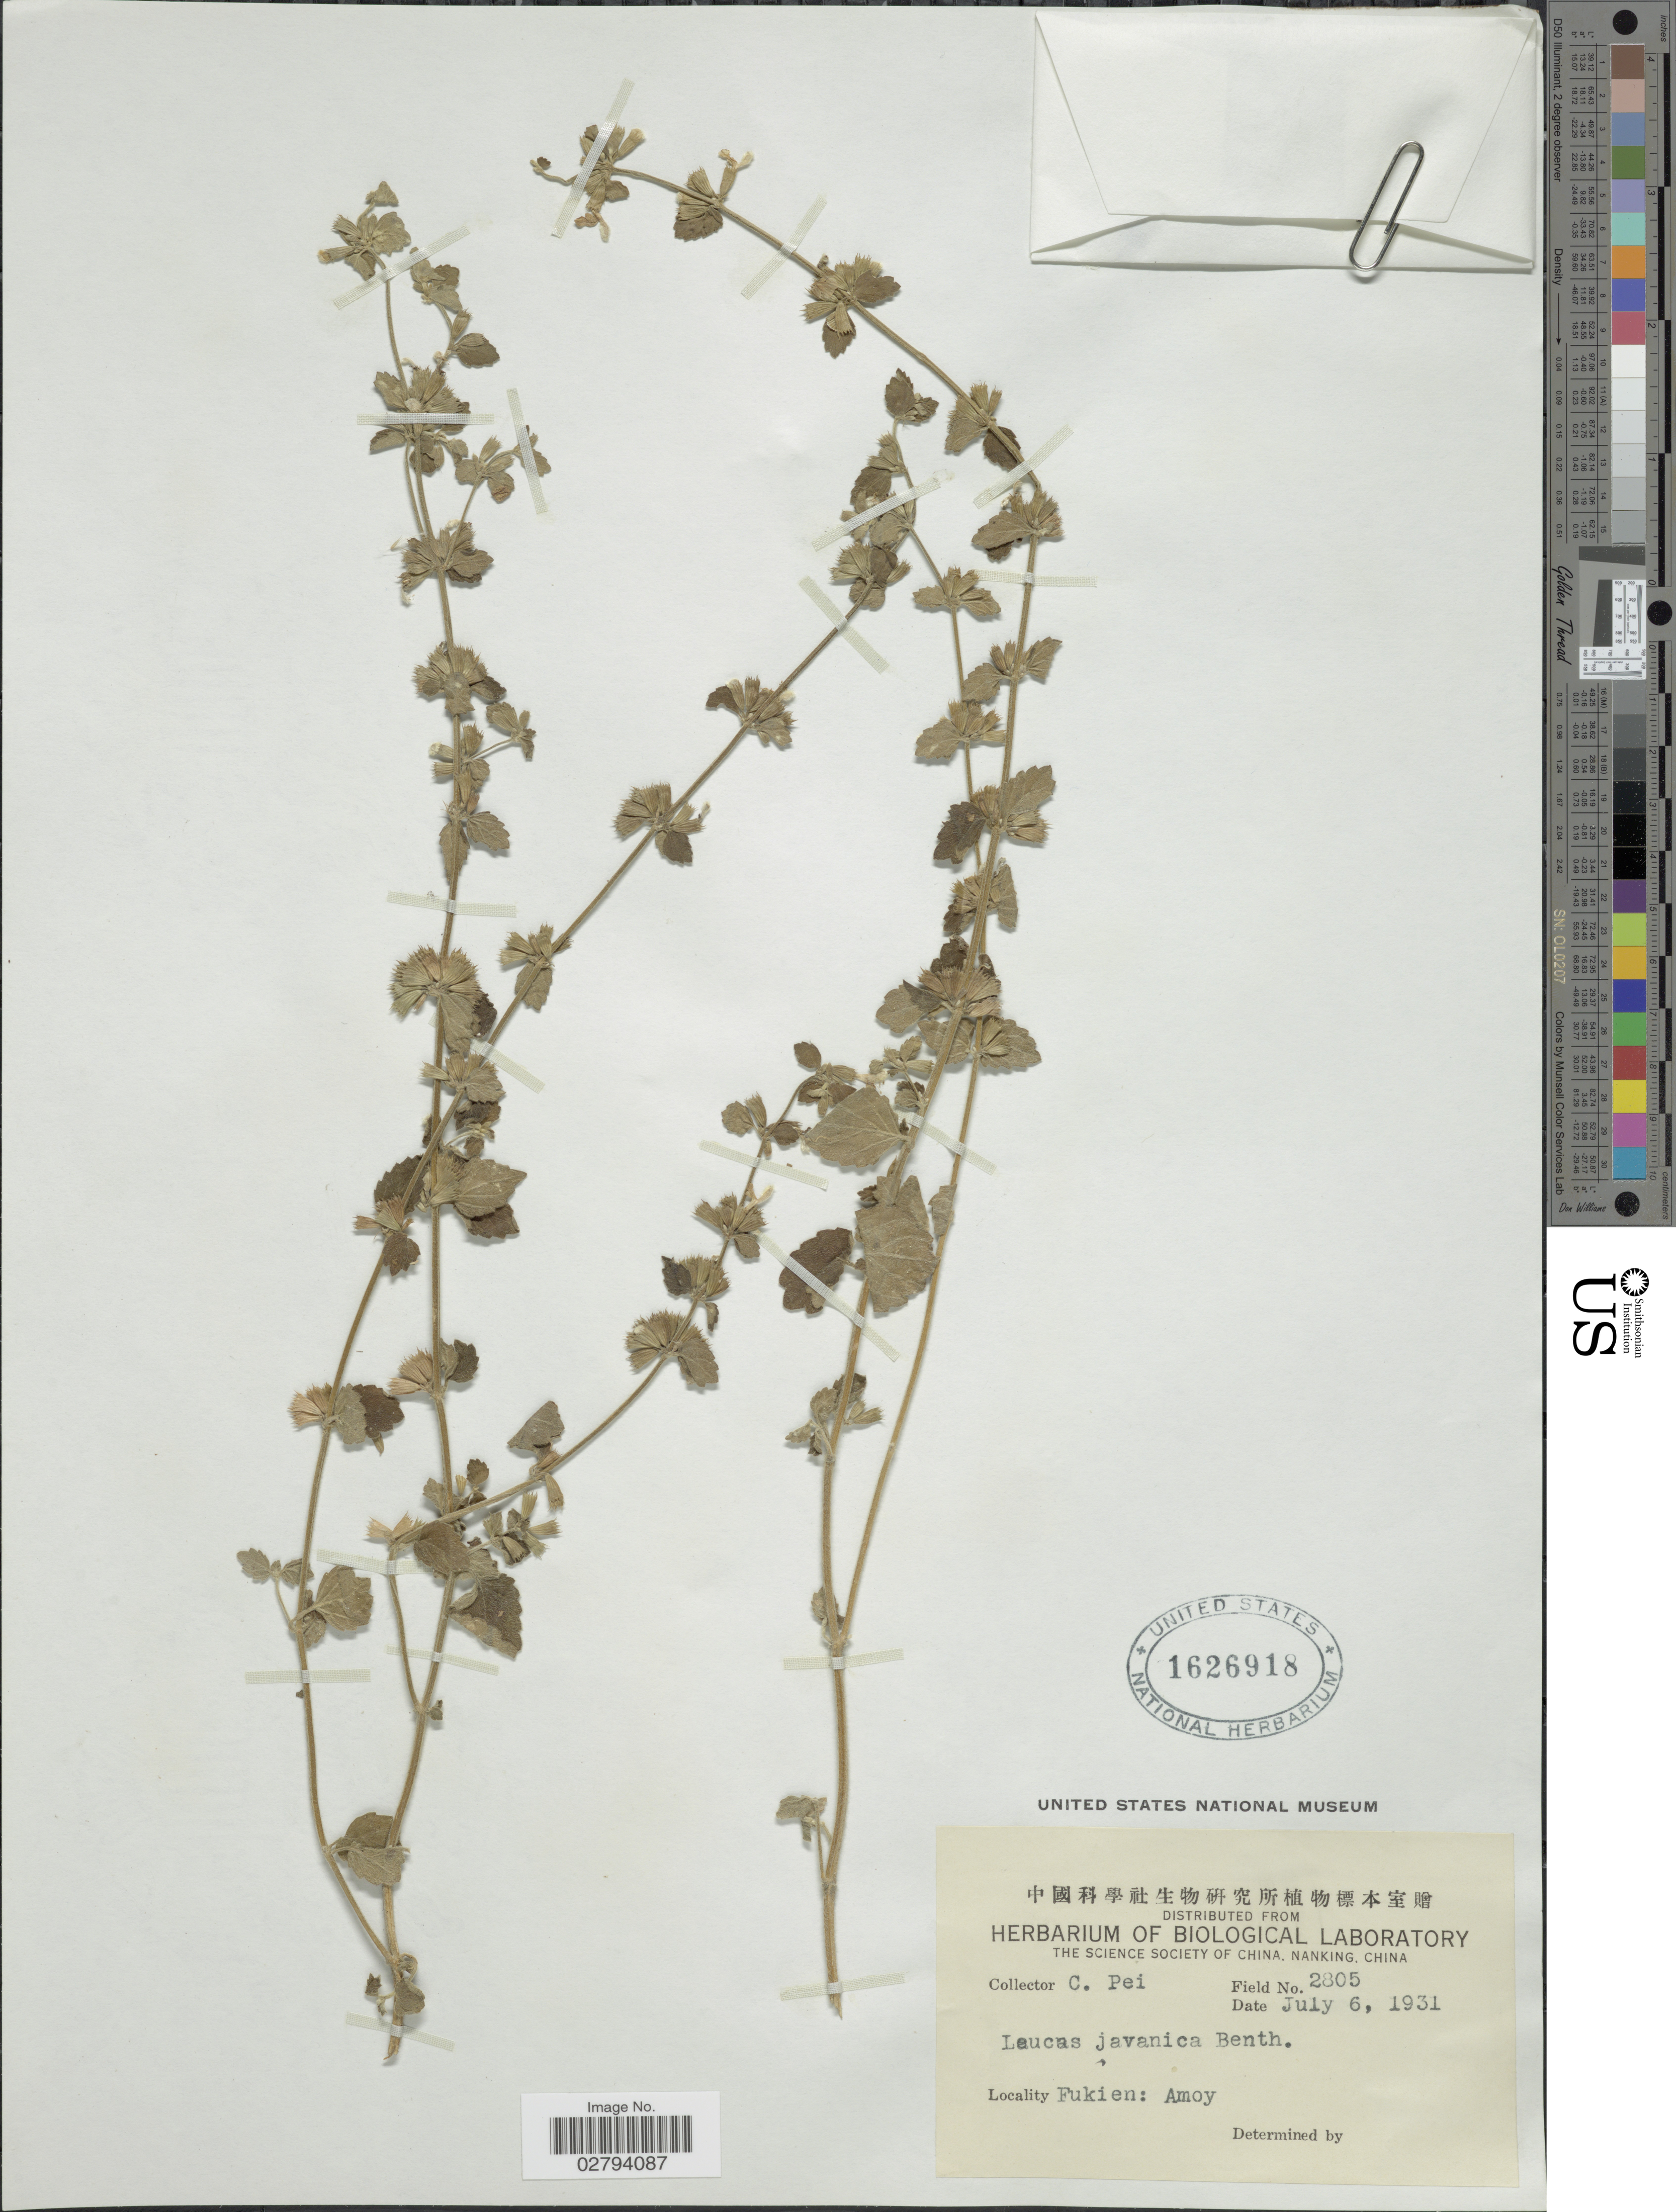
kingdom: Plantae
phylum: Tracheophyta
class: Magnoliopsida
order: Lamiales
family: Lamiaceae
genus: Leucas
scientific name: Leucas javanica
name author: Benth.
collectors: C. P'ei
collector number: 2805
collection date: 1931-07-06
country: China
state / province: Fujian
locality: Fukien: Amoy.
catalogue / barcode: US 1626918